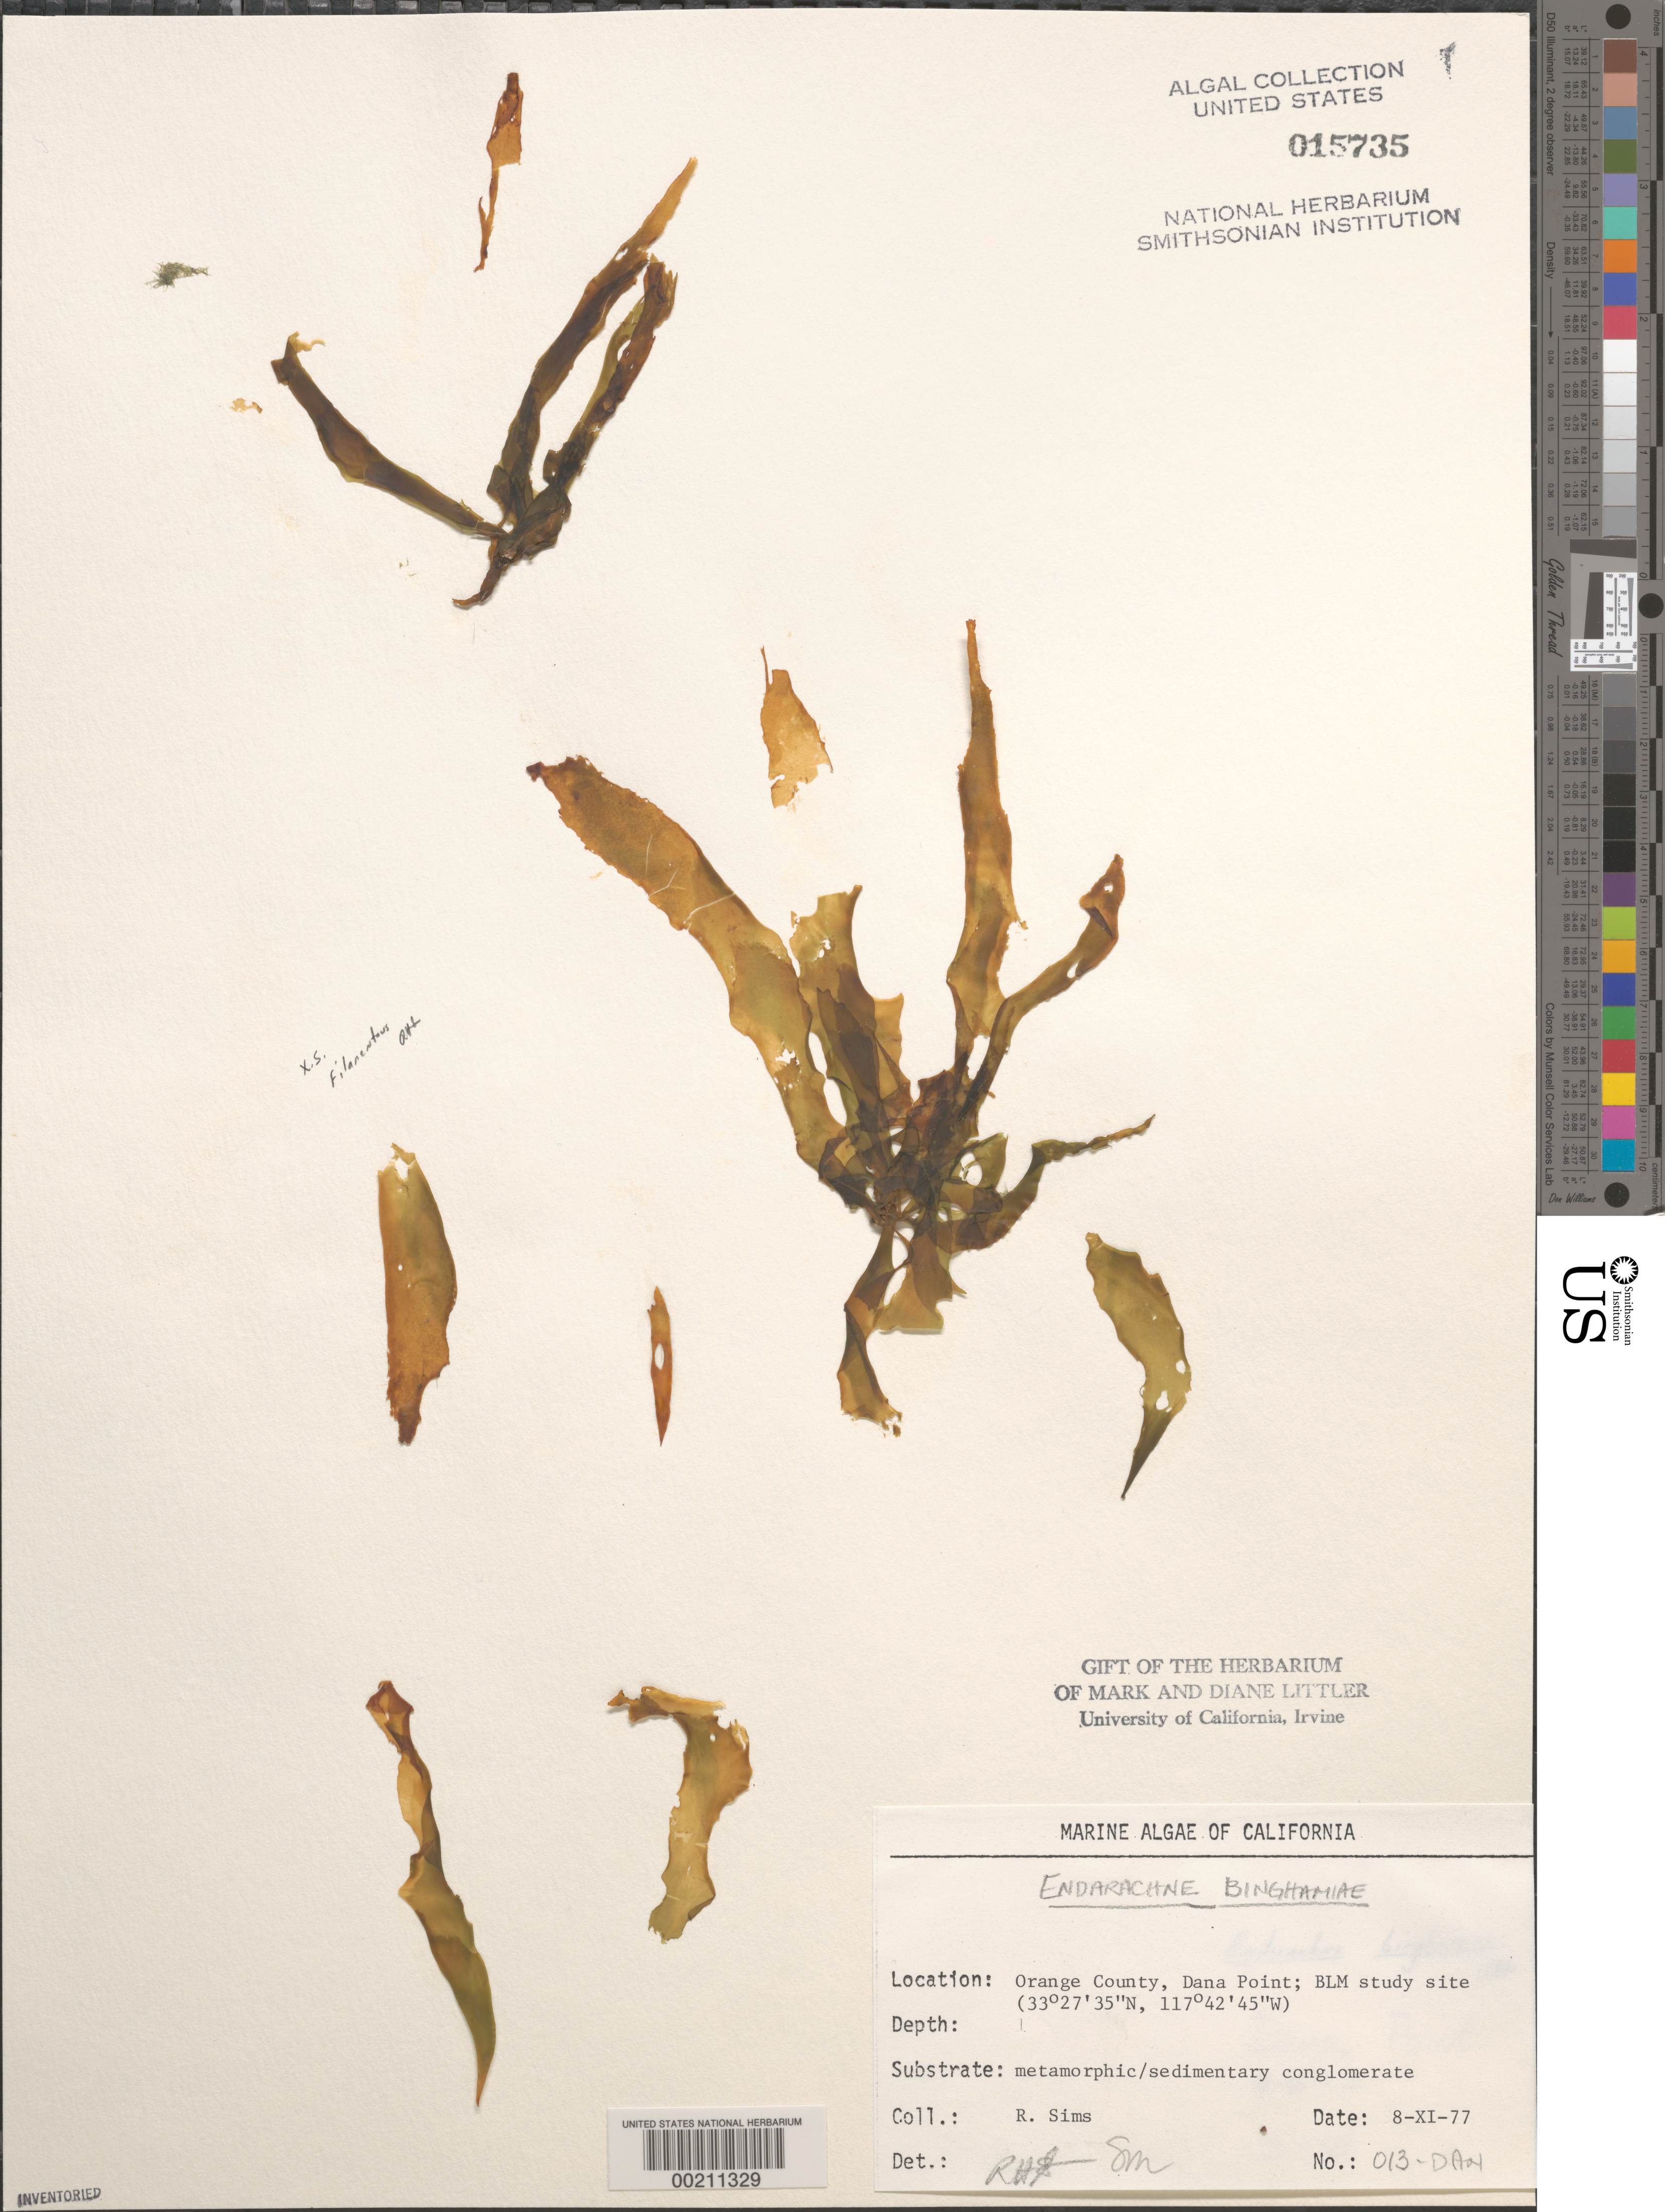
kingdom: Chromista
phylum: Ochrophyta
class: Phaeophyceae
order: Scytosiphonales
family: Scytosiphonaceae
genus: Petalonia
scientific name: Petalonia binghamiae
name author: (J. Agardh) K.L.Vinogr.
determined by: Algae name updating Project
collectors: R. H. Sims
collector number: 013-DAN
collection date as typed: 08 Nov 1977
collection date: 1977-11-08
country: United States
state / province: California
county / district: Orange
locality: Dana Point, 1 km north of marina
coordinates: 33 27'35"N, 117 42'45"W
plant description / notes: BLM-SOCALBIGHT Rocky Intertidal Survey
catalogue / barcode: US 15735